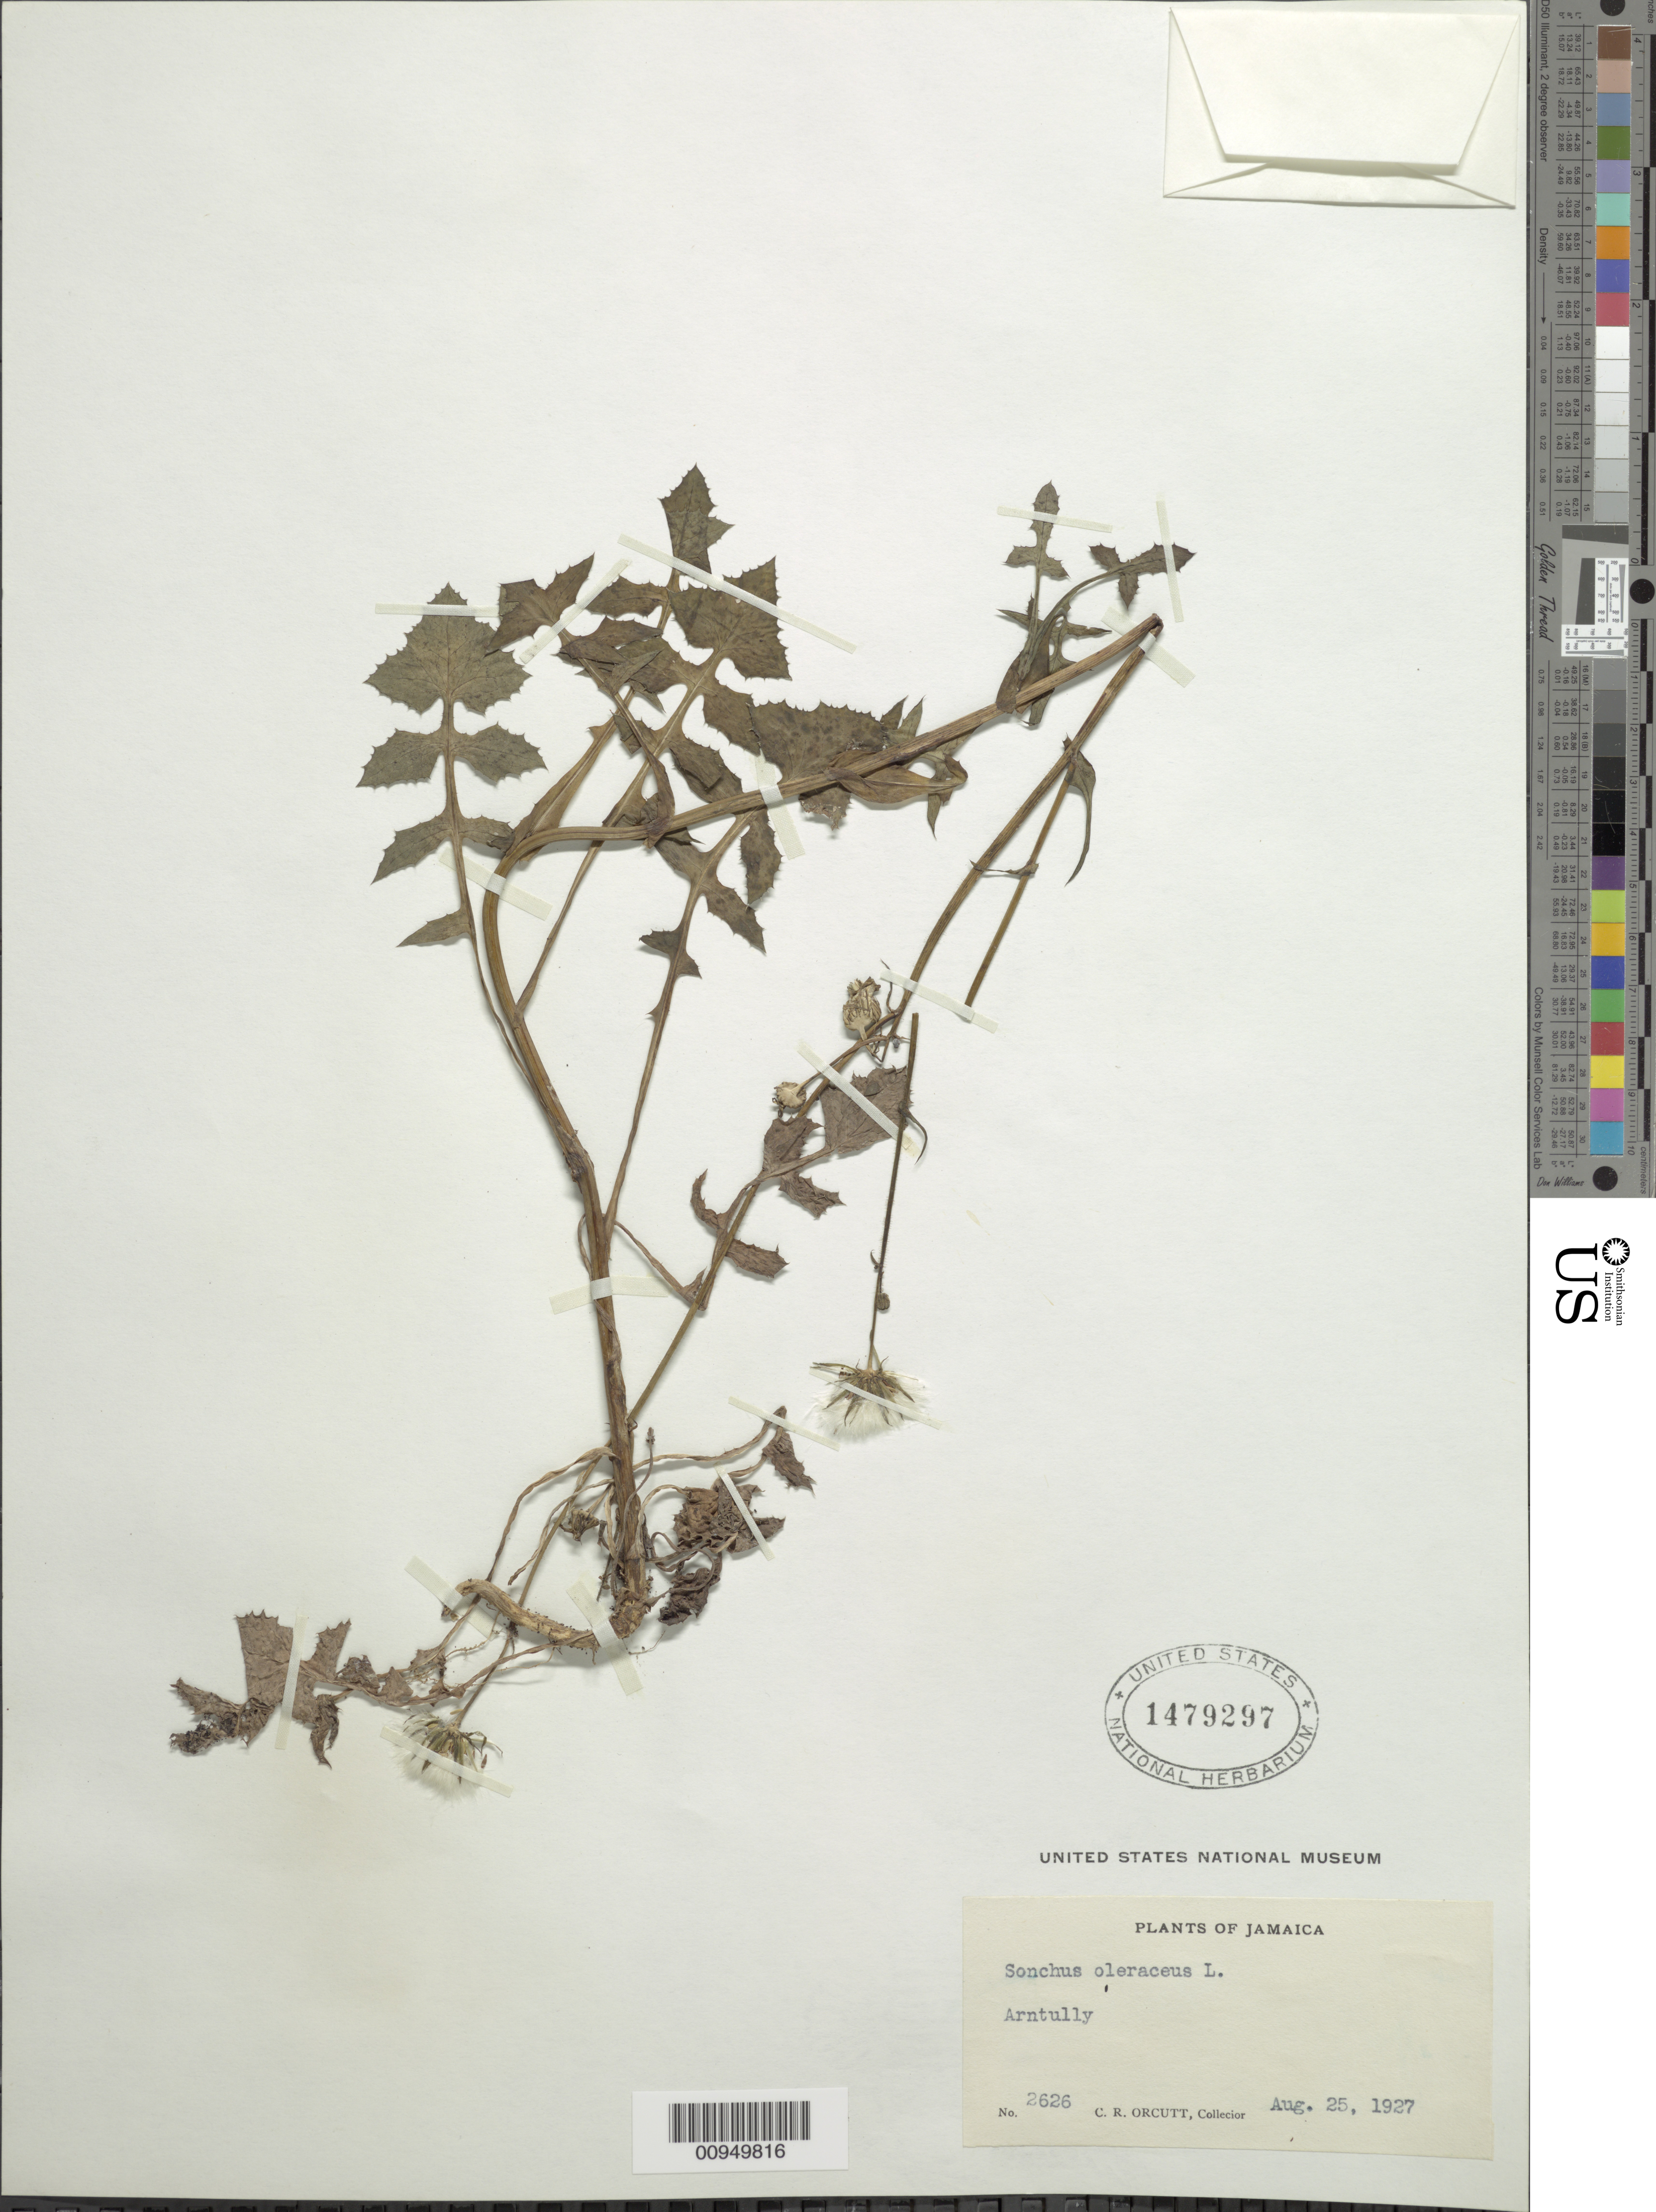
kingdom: Plantae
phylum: Tracheophyta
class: Magnoliopsida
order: Asterales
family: Asteraceae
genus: Sonchus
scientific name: Sonchus oleraceus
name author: L.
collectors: C. R. Orcutt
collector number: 2626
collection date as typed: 25 Aug 1927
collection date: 1927-08-25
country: Jamaica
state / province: Saint Thomas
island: Jamaica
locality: Arntully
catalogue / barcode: US 1479297